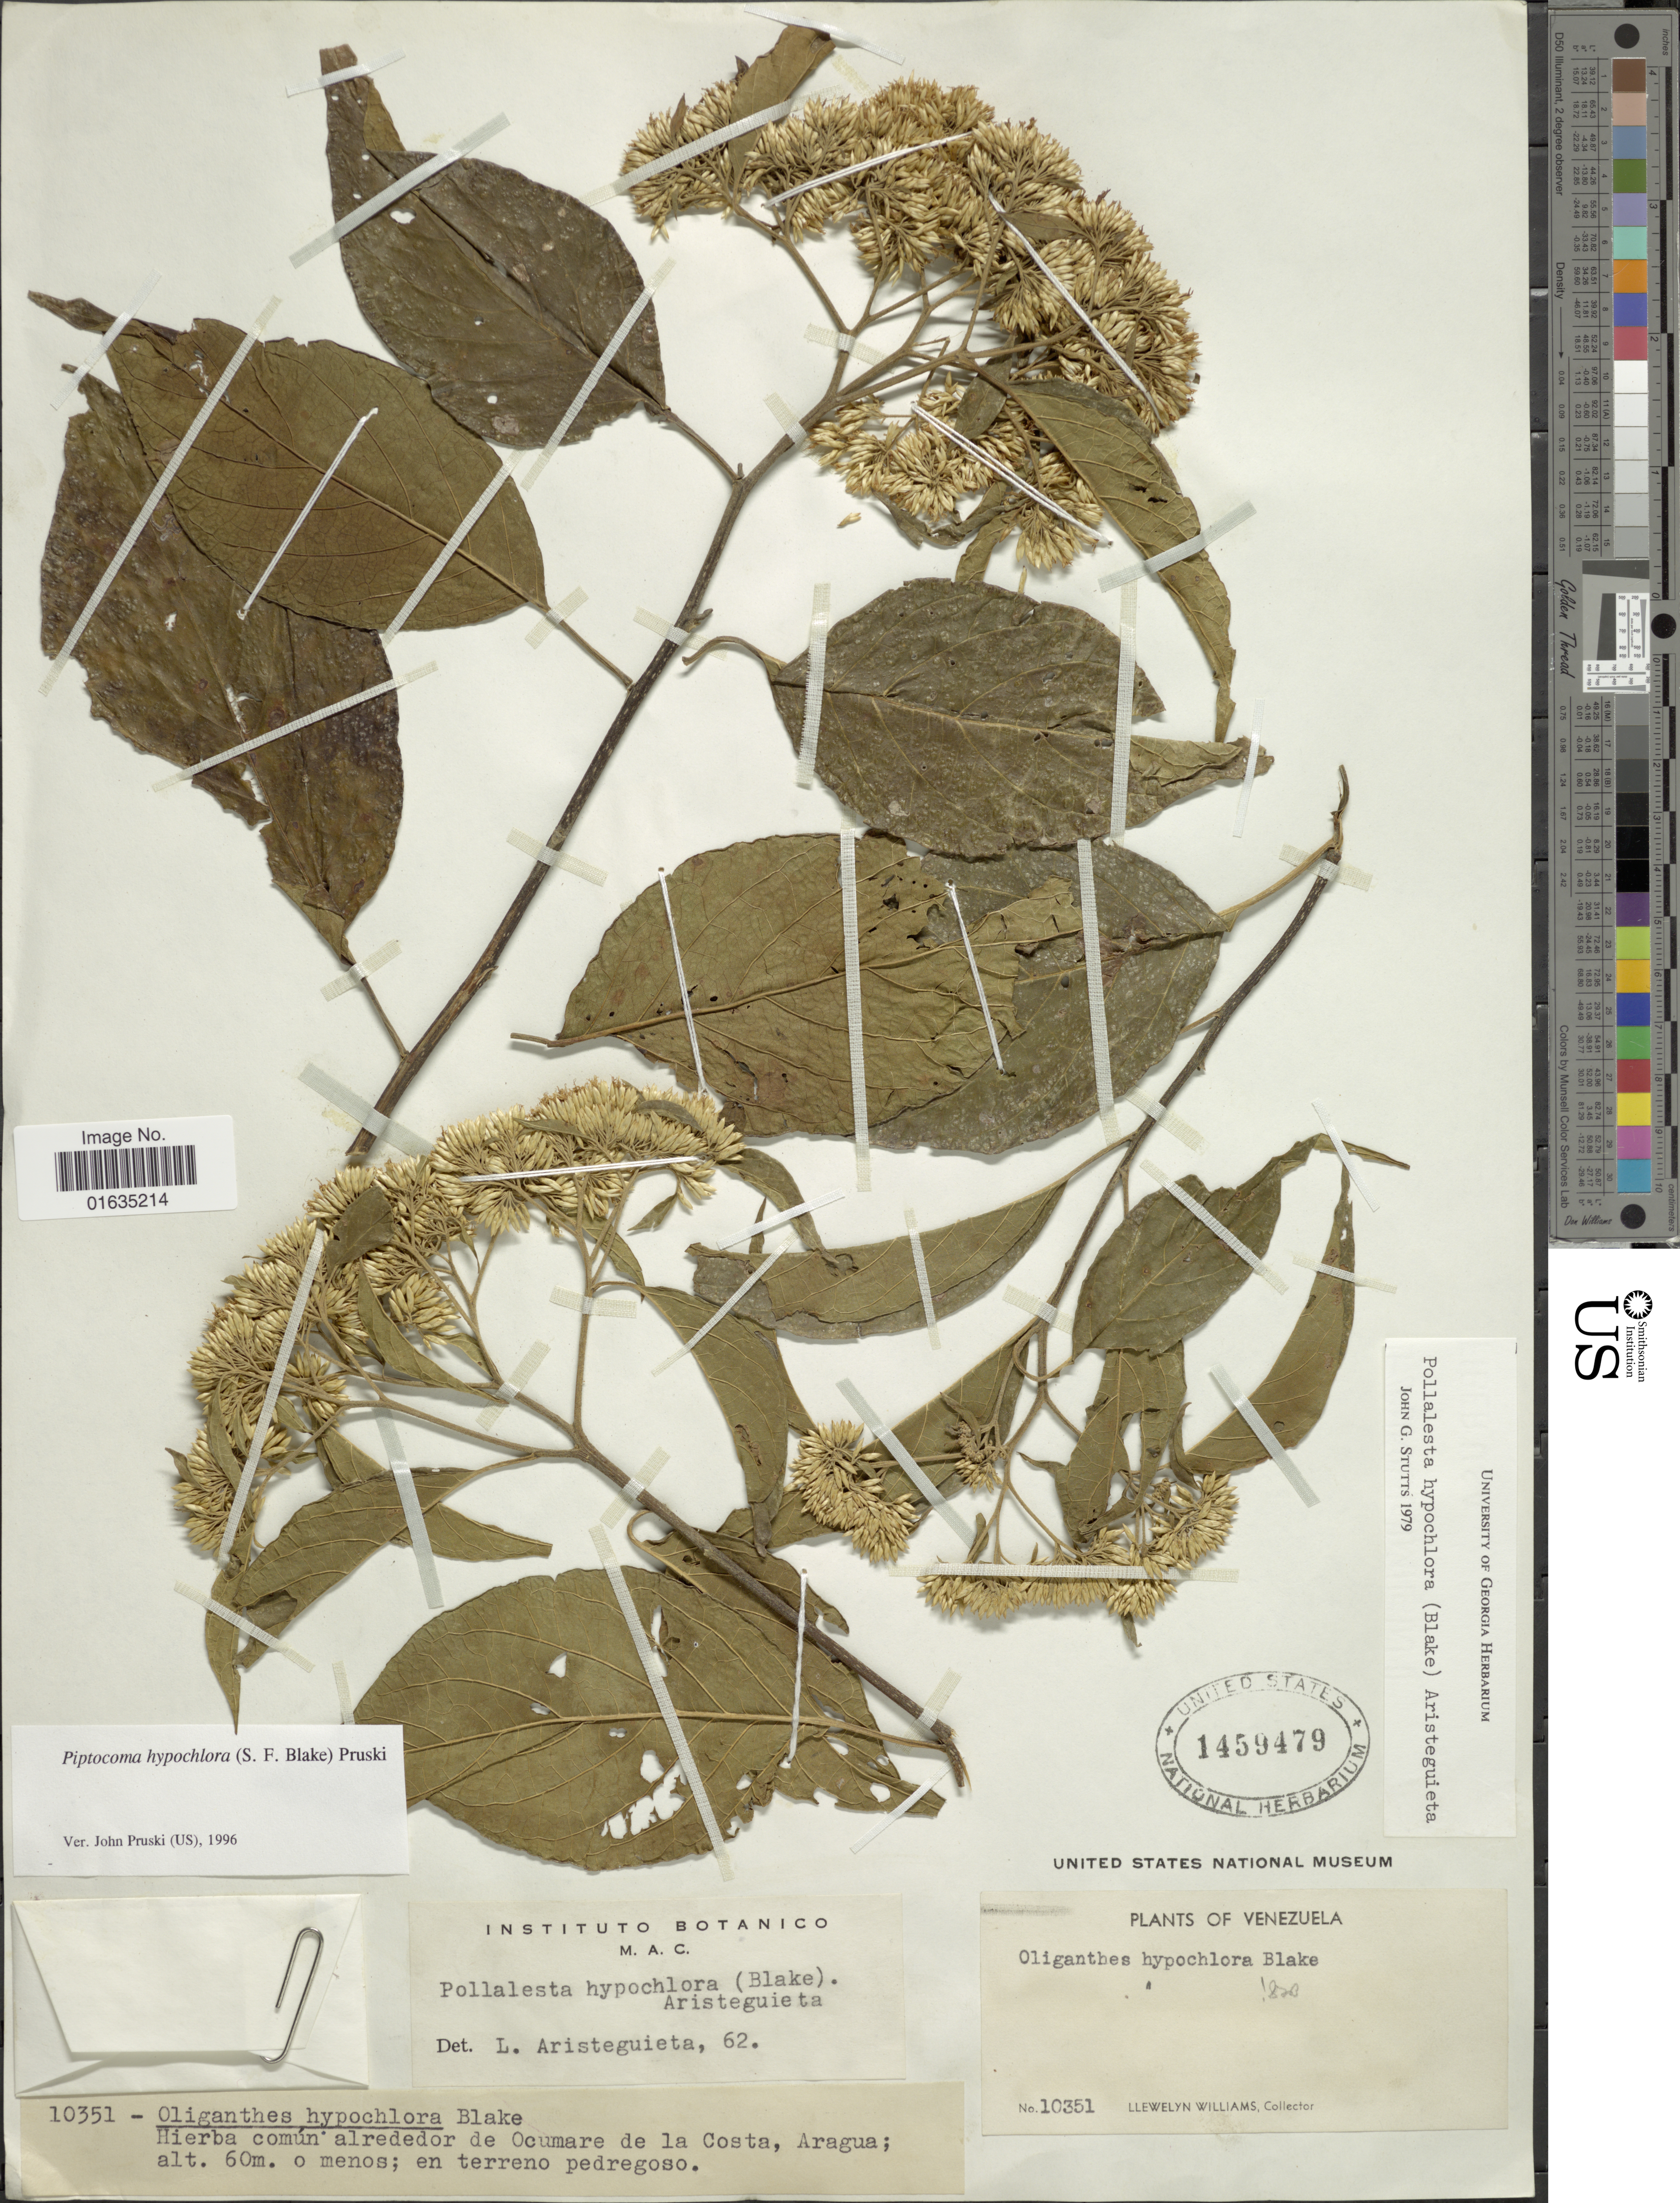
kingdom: Plantae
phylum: Tracheophyta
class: Magnoliopsida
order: Asterales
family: Asteraceae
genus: Piptocoma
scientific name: Piptocoma hypochlora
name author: (S.F. Blake) Pruski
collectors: Ll. Williams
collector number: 10351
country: Venezuela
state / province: Aragua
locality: Alrededor de Ocumare de la Costa, Aragua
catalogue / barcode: US 1459479